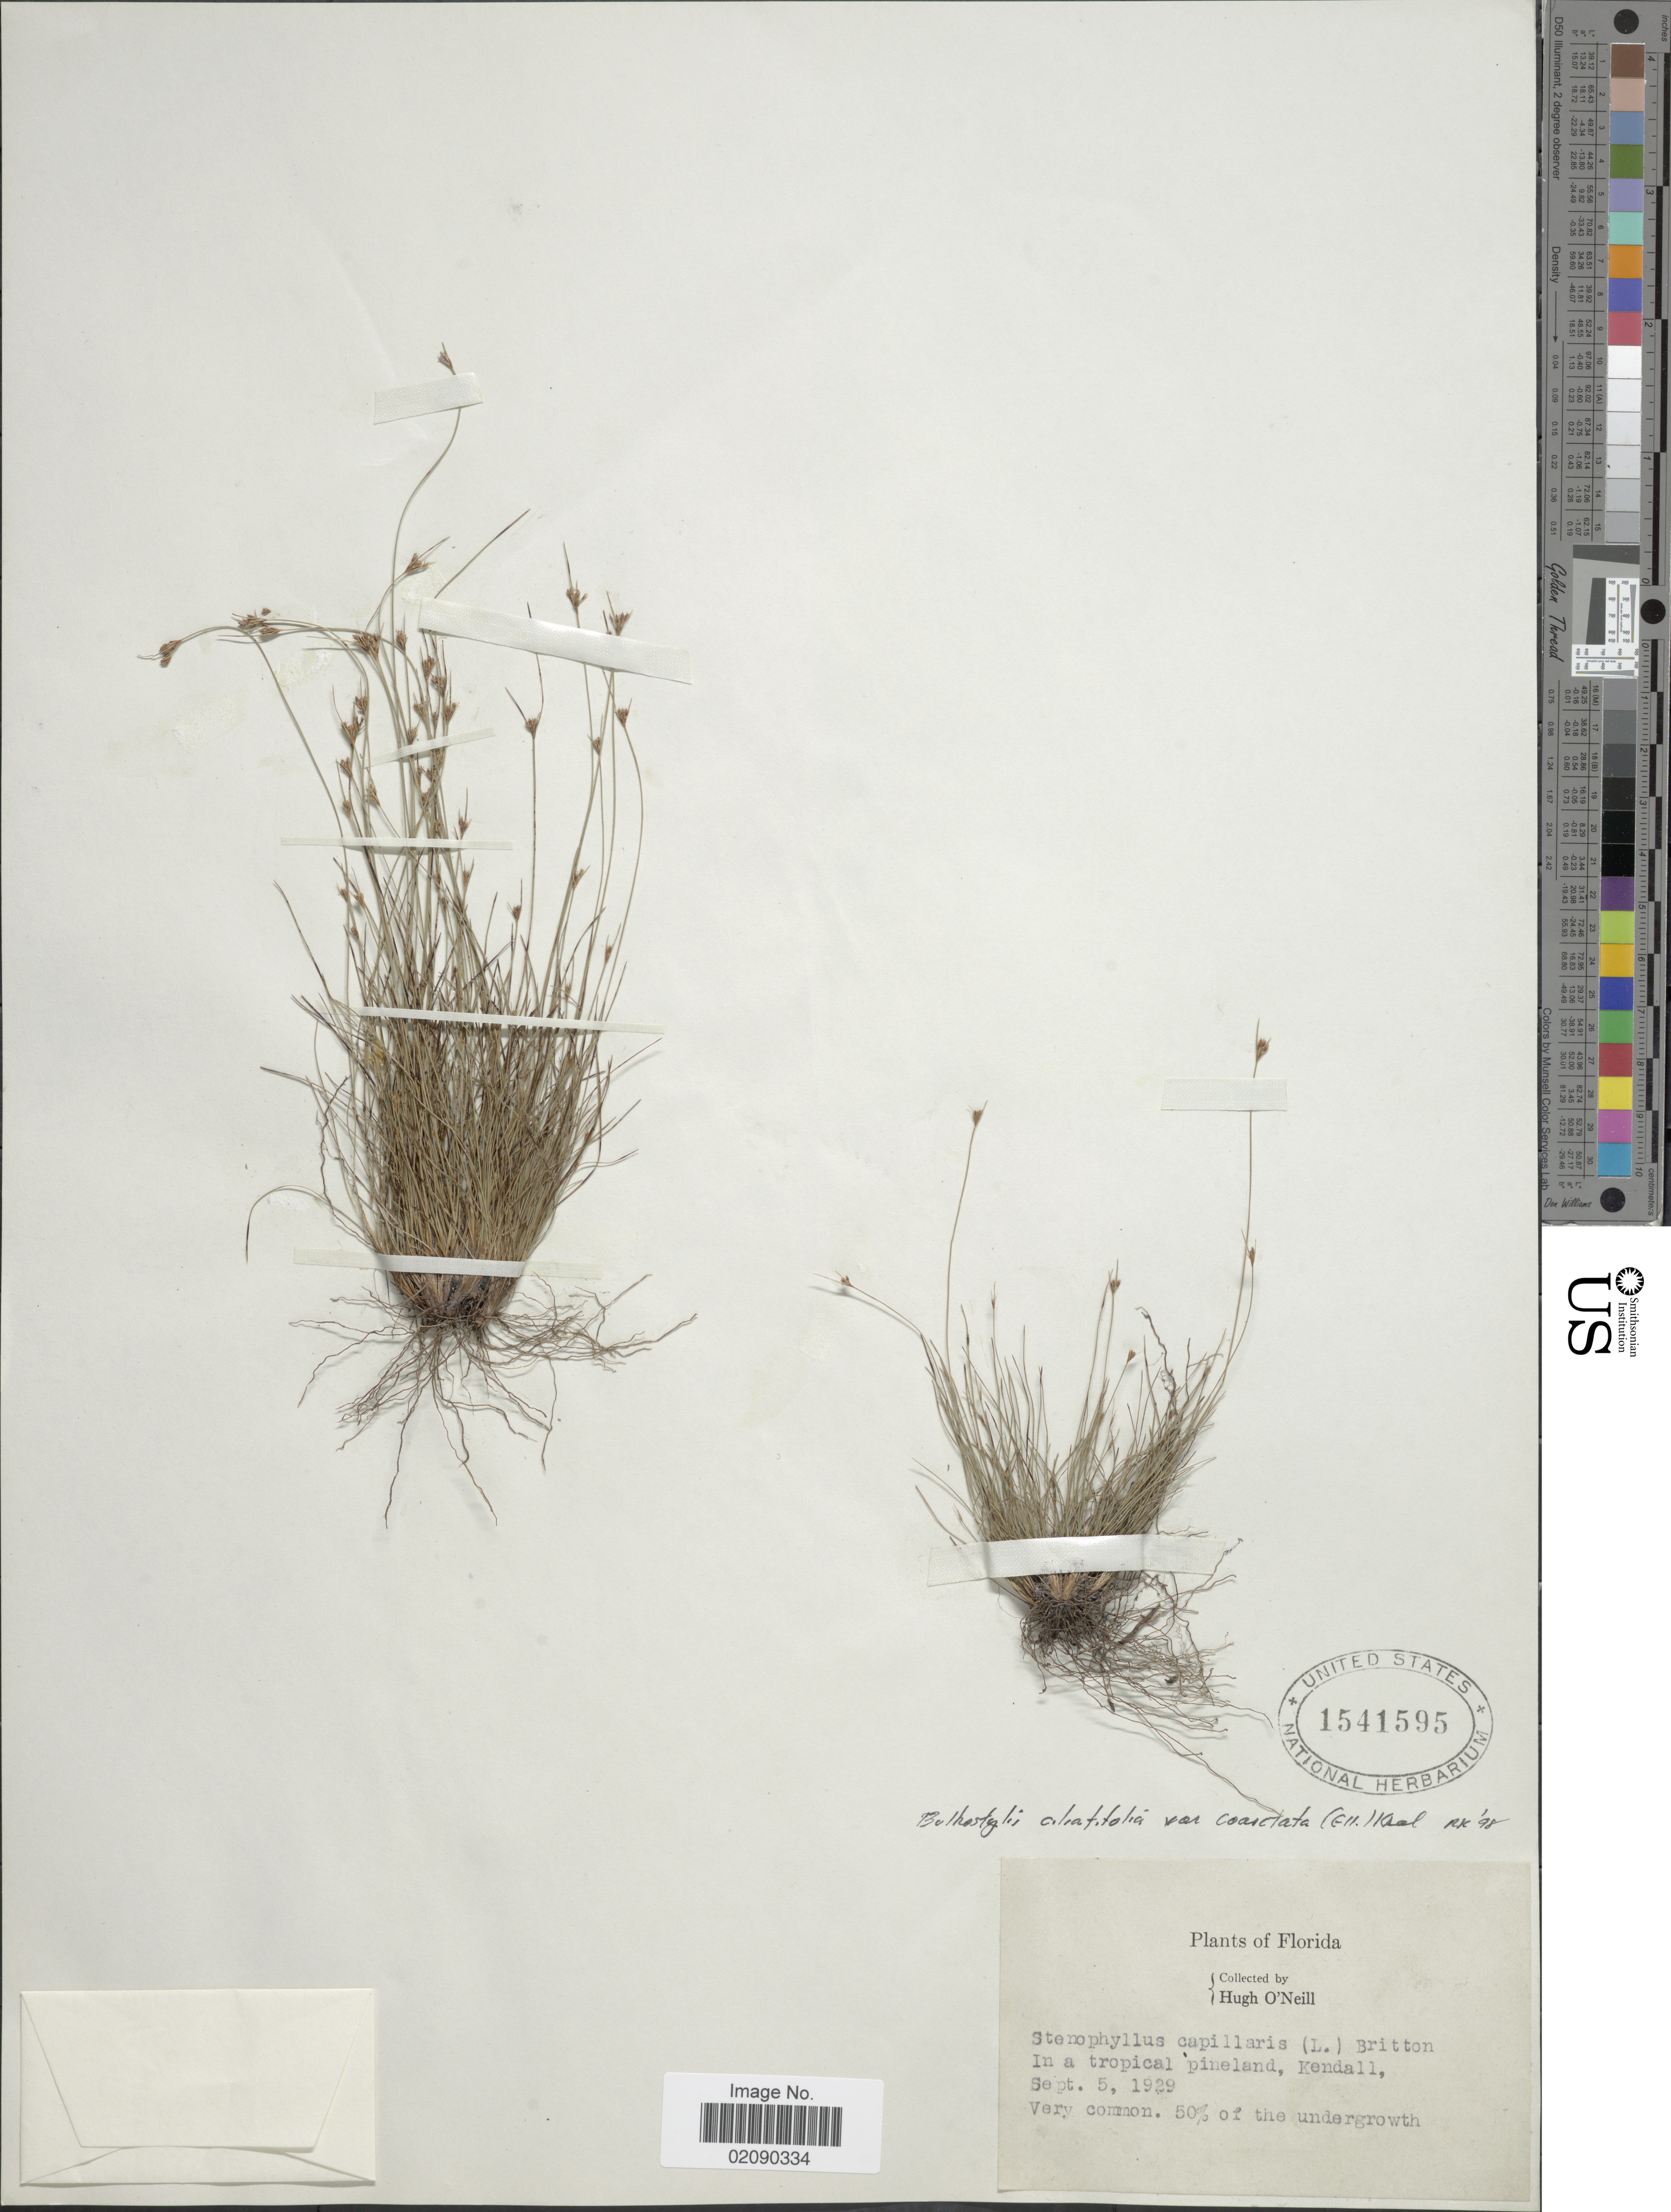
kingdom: Plantae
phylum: Tracheophyta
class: Liliopsida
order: Poales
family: Cyperaceae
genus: Bulbostylis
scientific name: Bulbostylis ciliatifolia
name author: (Elliott) Fernald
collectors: H. O'Neill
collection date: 1929-09-05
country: United States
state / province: Florida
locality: Kendall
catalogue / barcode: US 1541595